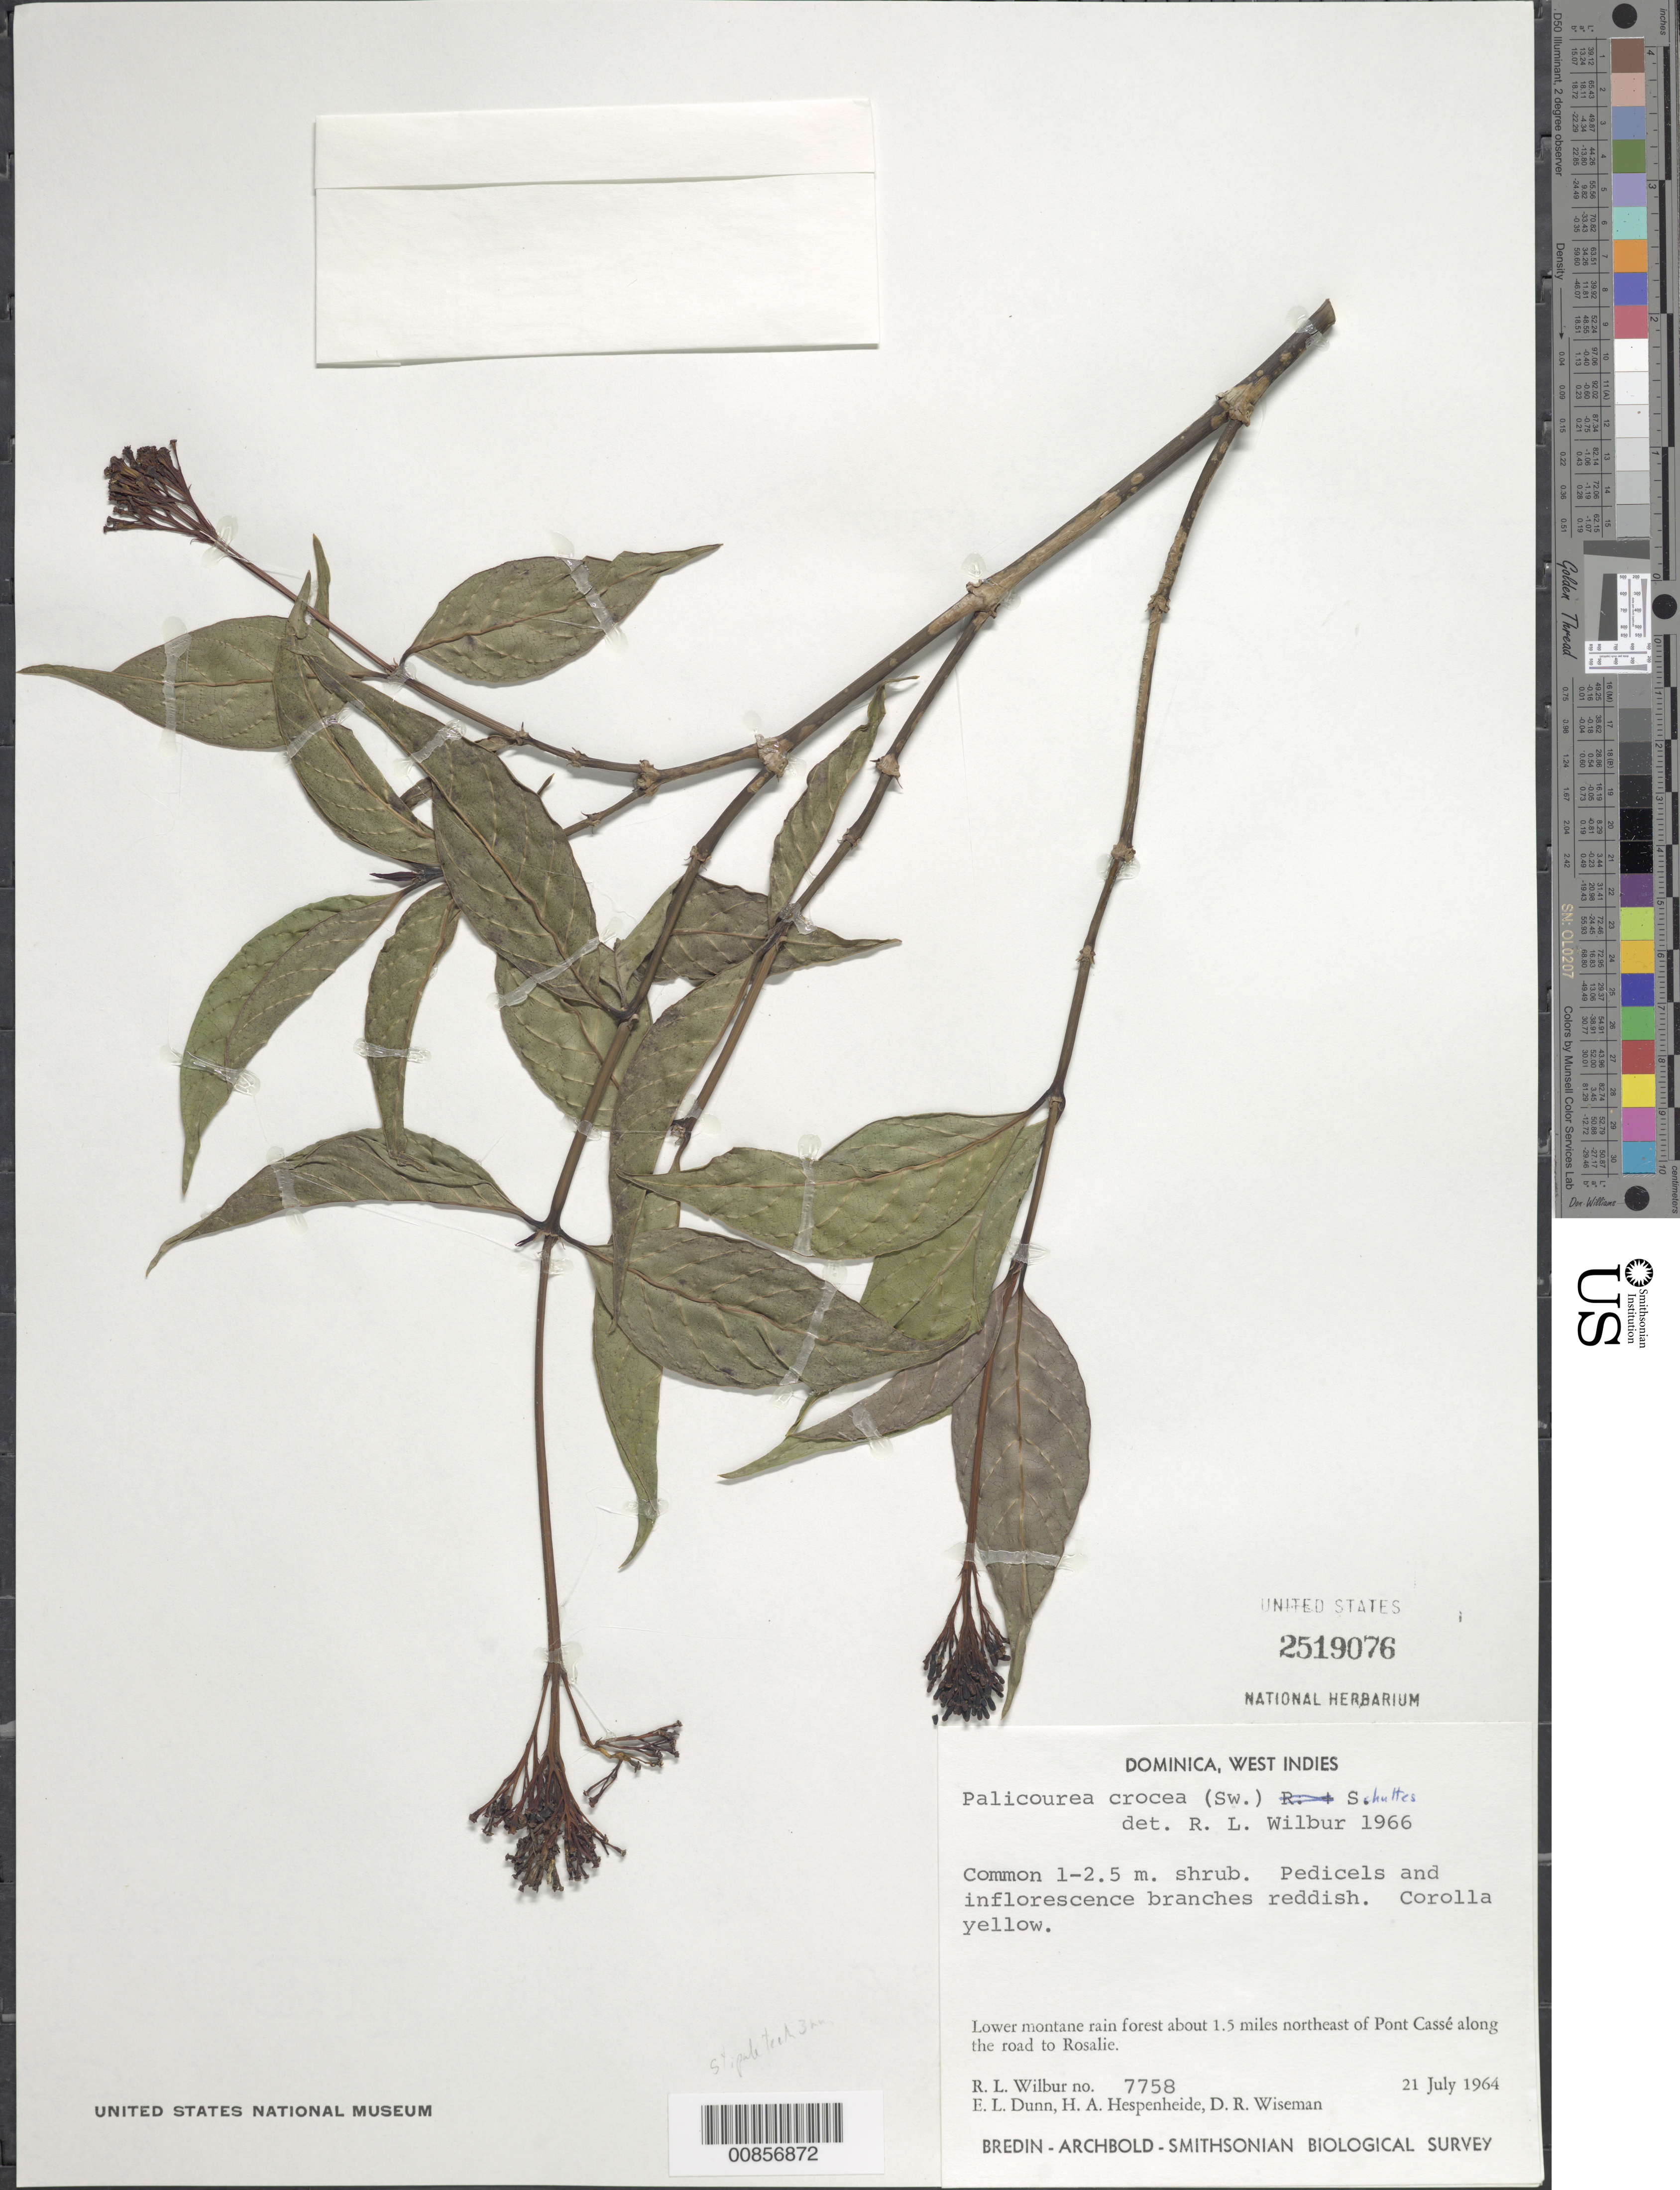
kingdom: Plantae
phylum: Tracheophyta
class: Magnoliopsida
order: Gentianales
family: Rubiaceae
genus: Palicourea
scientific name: Palicourea crocea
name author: (Sw.) Schult.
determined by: Wilbur, R. L.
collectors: R. L. Wilbur, E. Dunn, H. A. Hespenheide & D. R. Wiseman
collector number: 7758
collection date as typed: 21 Jul 1964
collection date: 1964-07-21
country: Dominica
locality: Forest about 1.5 miles northeast of Pont Cassé along the road to Rosalie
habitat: Lower montane rainforest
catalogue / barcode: US 2519076